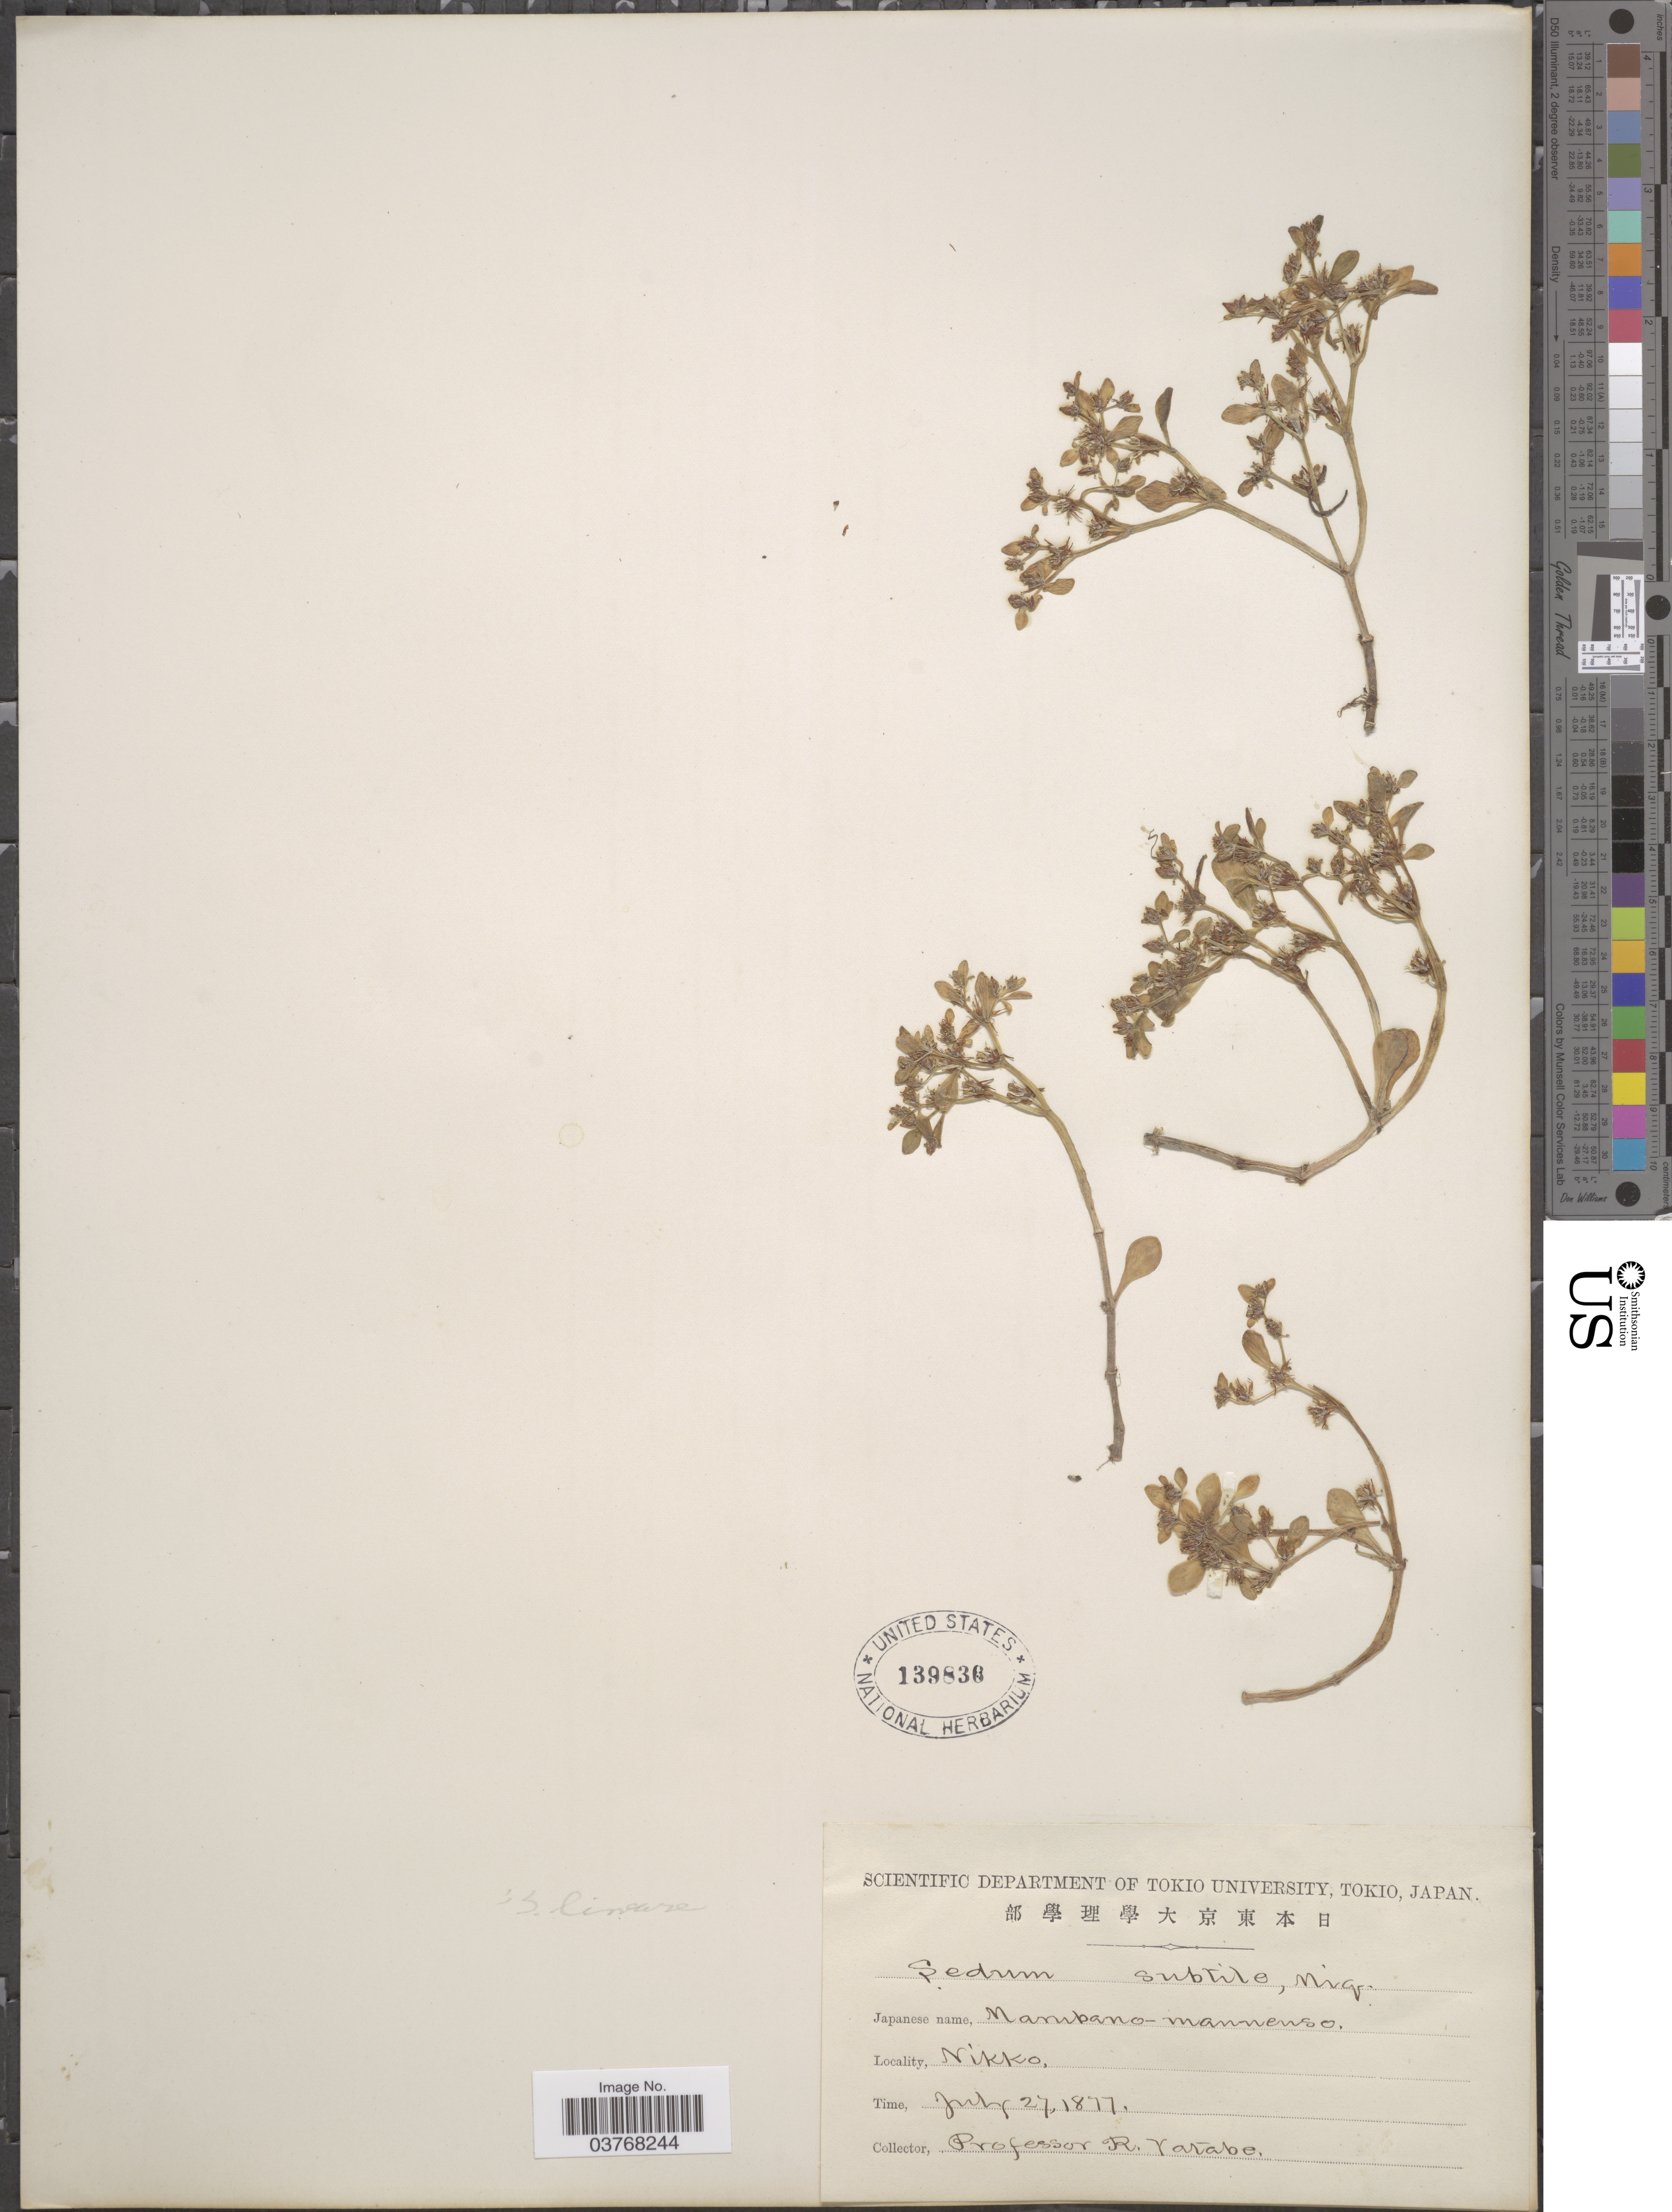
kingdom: Plantae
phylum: Tracheophyta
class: Magnoliopsida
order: Saxifragales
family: Crassulaceae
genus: Sedum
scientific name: Sedum lineare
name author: Thunb.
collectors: R. Yatabe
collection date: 1877-07-27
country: Japan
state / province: Tokyo, Federal City of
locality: Nikko.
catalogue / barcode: US 139836